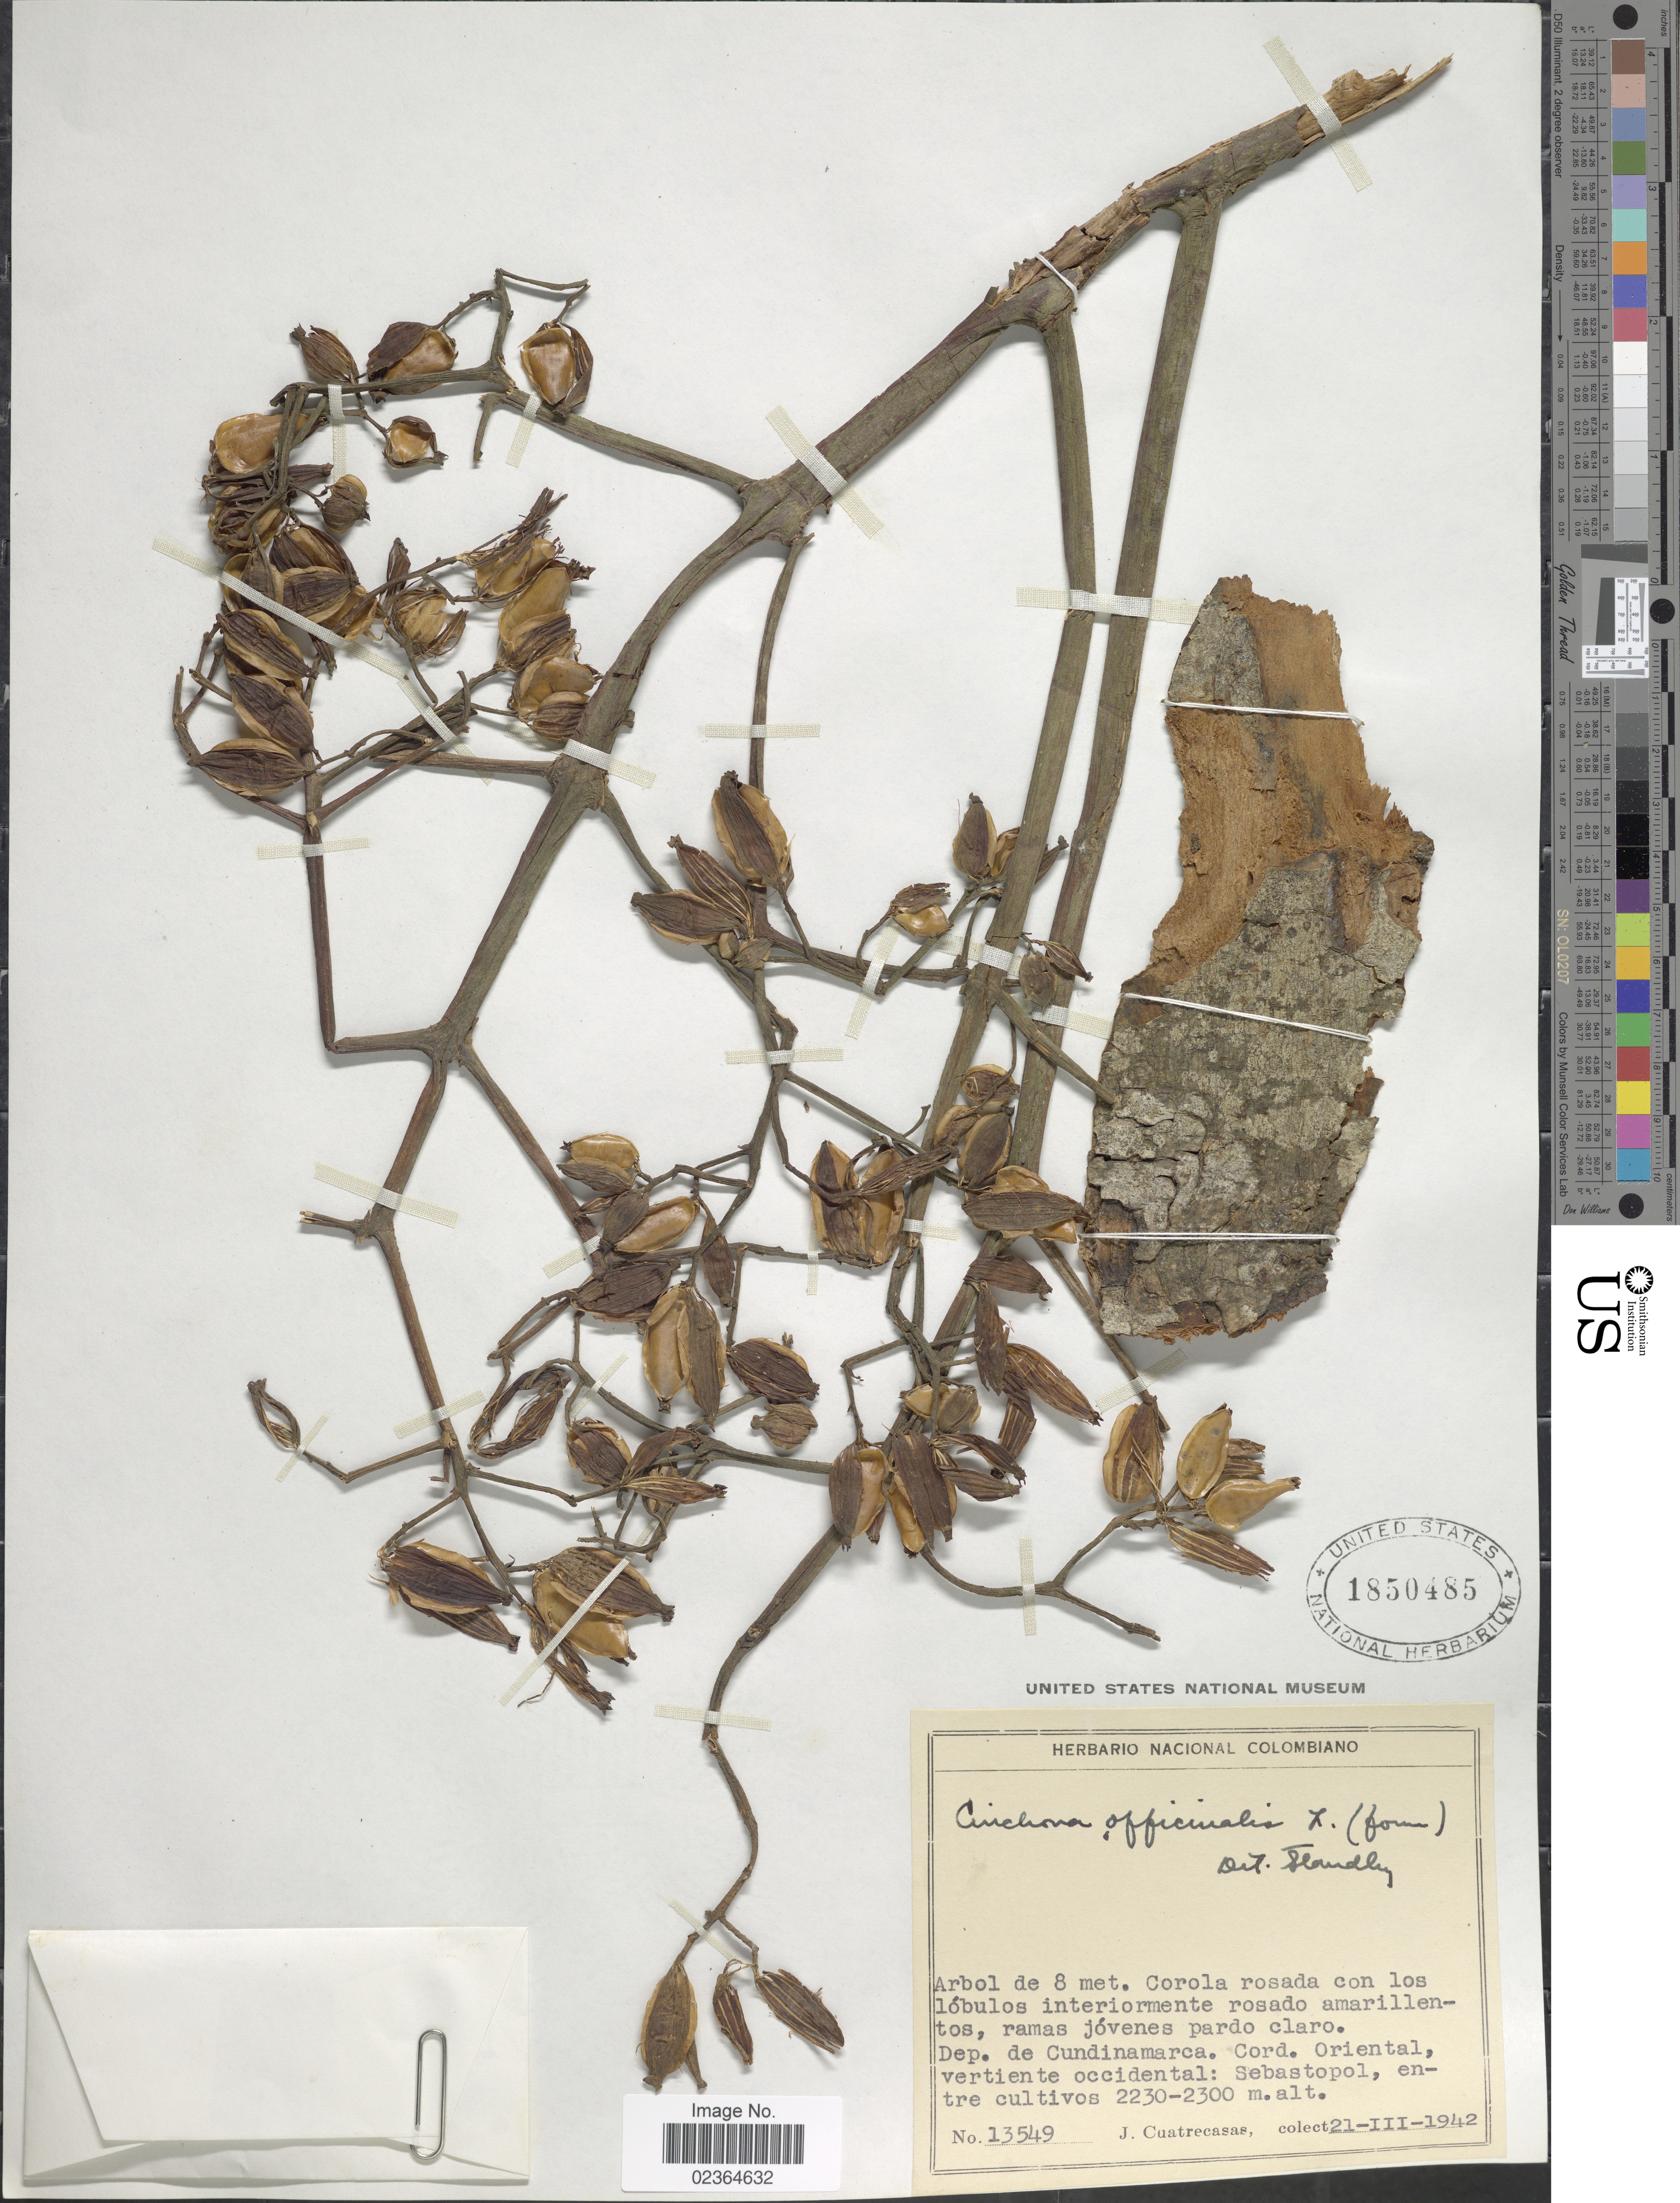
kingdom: Plantae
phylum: Tracheophyta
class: Magnoliopsida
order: Gentianales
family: Rubiaceae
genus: Cinchona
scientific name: Cinchona pubescens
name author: Vahl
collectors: J. Cuatrecasas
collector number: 13549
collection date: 1942-03-21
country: Colombia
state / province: Cundinamarca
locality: Cord. Oriental, vertiente occidental: Sebastopol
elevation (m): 2230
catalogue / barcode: US 1850485